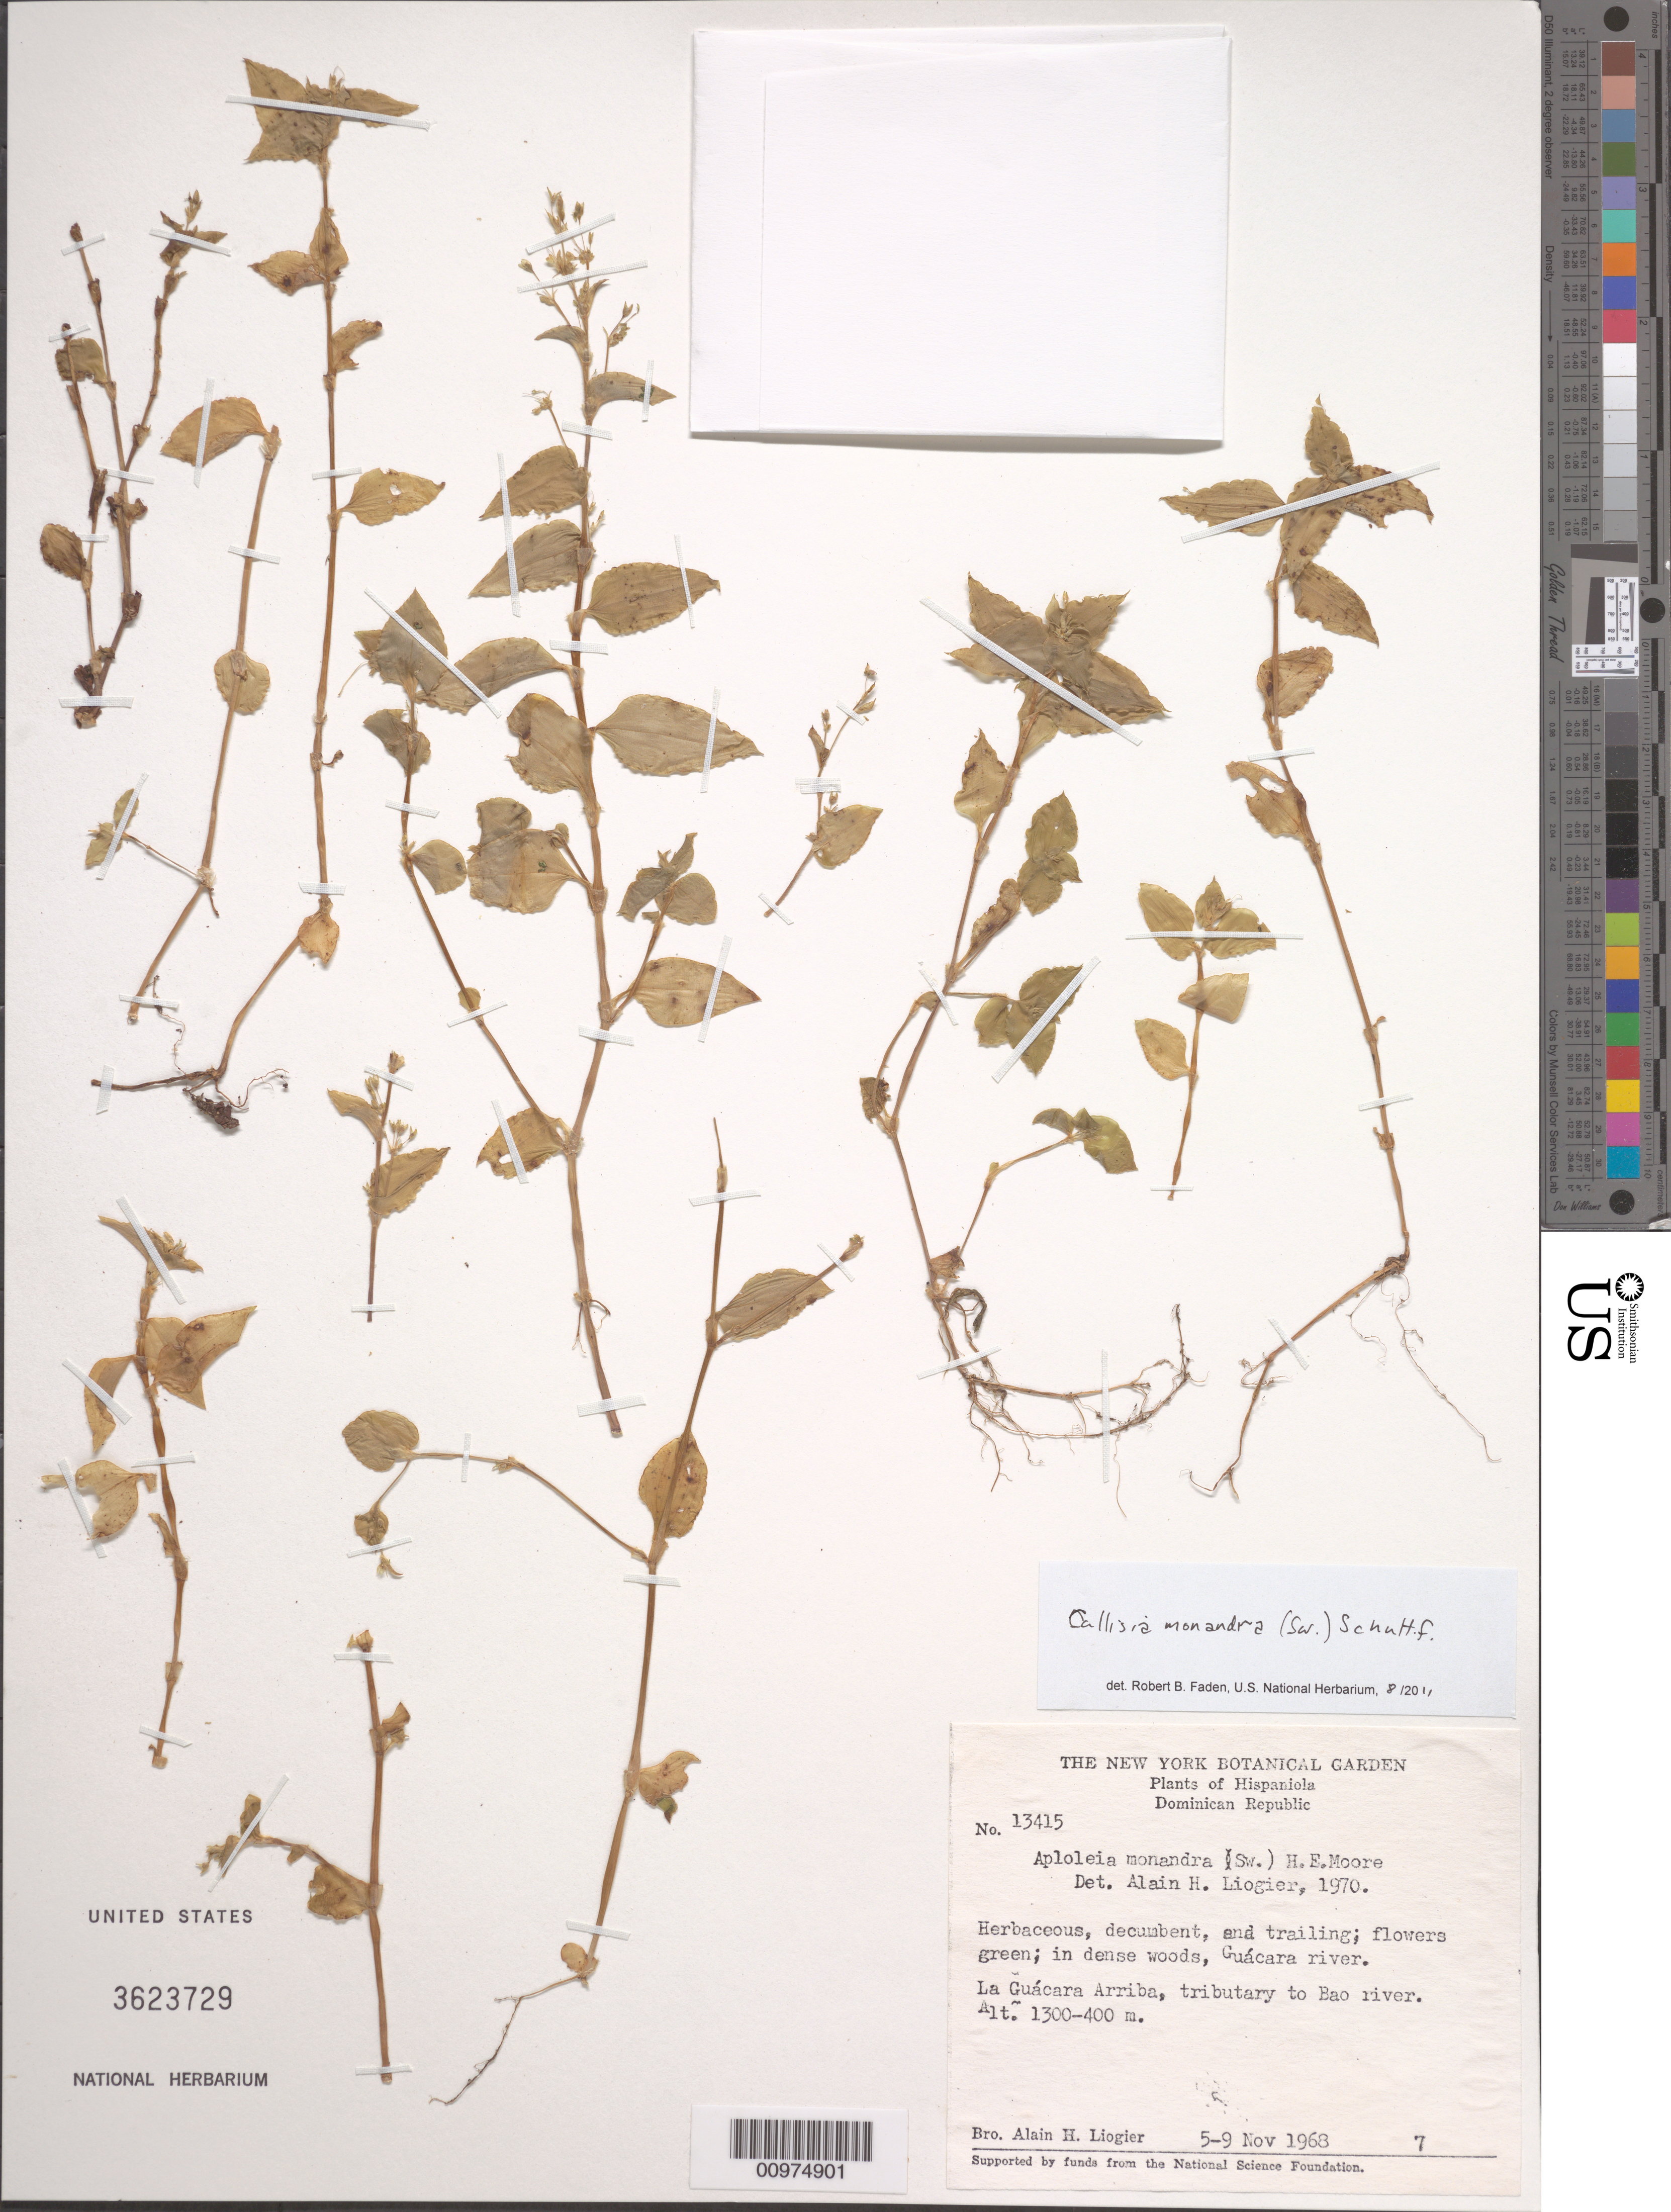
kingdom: Plantae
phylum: Tracheophyta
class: Liliopsida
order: Commelinales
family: Commelinaceae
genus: Callisia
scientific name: Callisia monandra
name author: (Sw.) Schult. & Schult. f.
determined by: Faden, Robert B., (US), Smithsonian Institution - National Museum of Natural History (UNITED STATES)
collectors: A. H. Liogier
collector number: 13415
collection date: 1968-11-05/1968-11-09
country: Dominican Republic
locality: La Guácara Arriba, Tributary to Bao river. Guácara river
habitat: in dense woods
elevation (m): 1300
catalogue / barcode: US 3623729